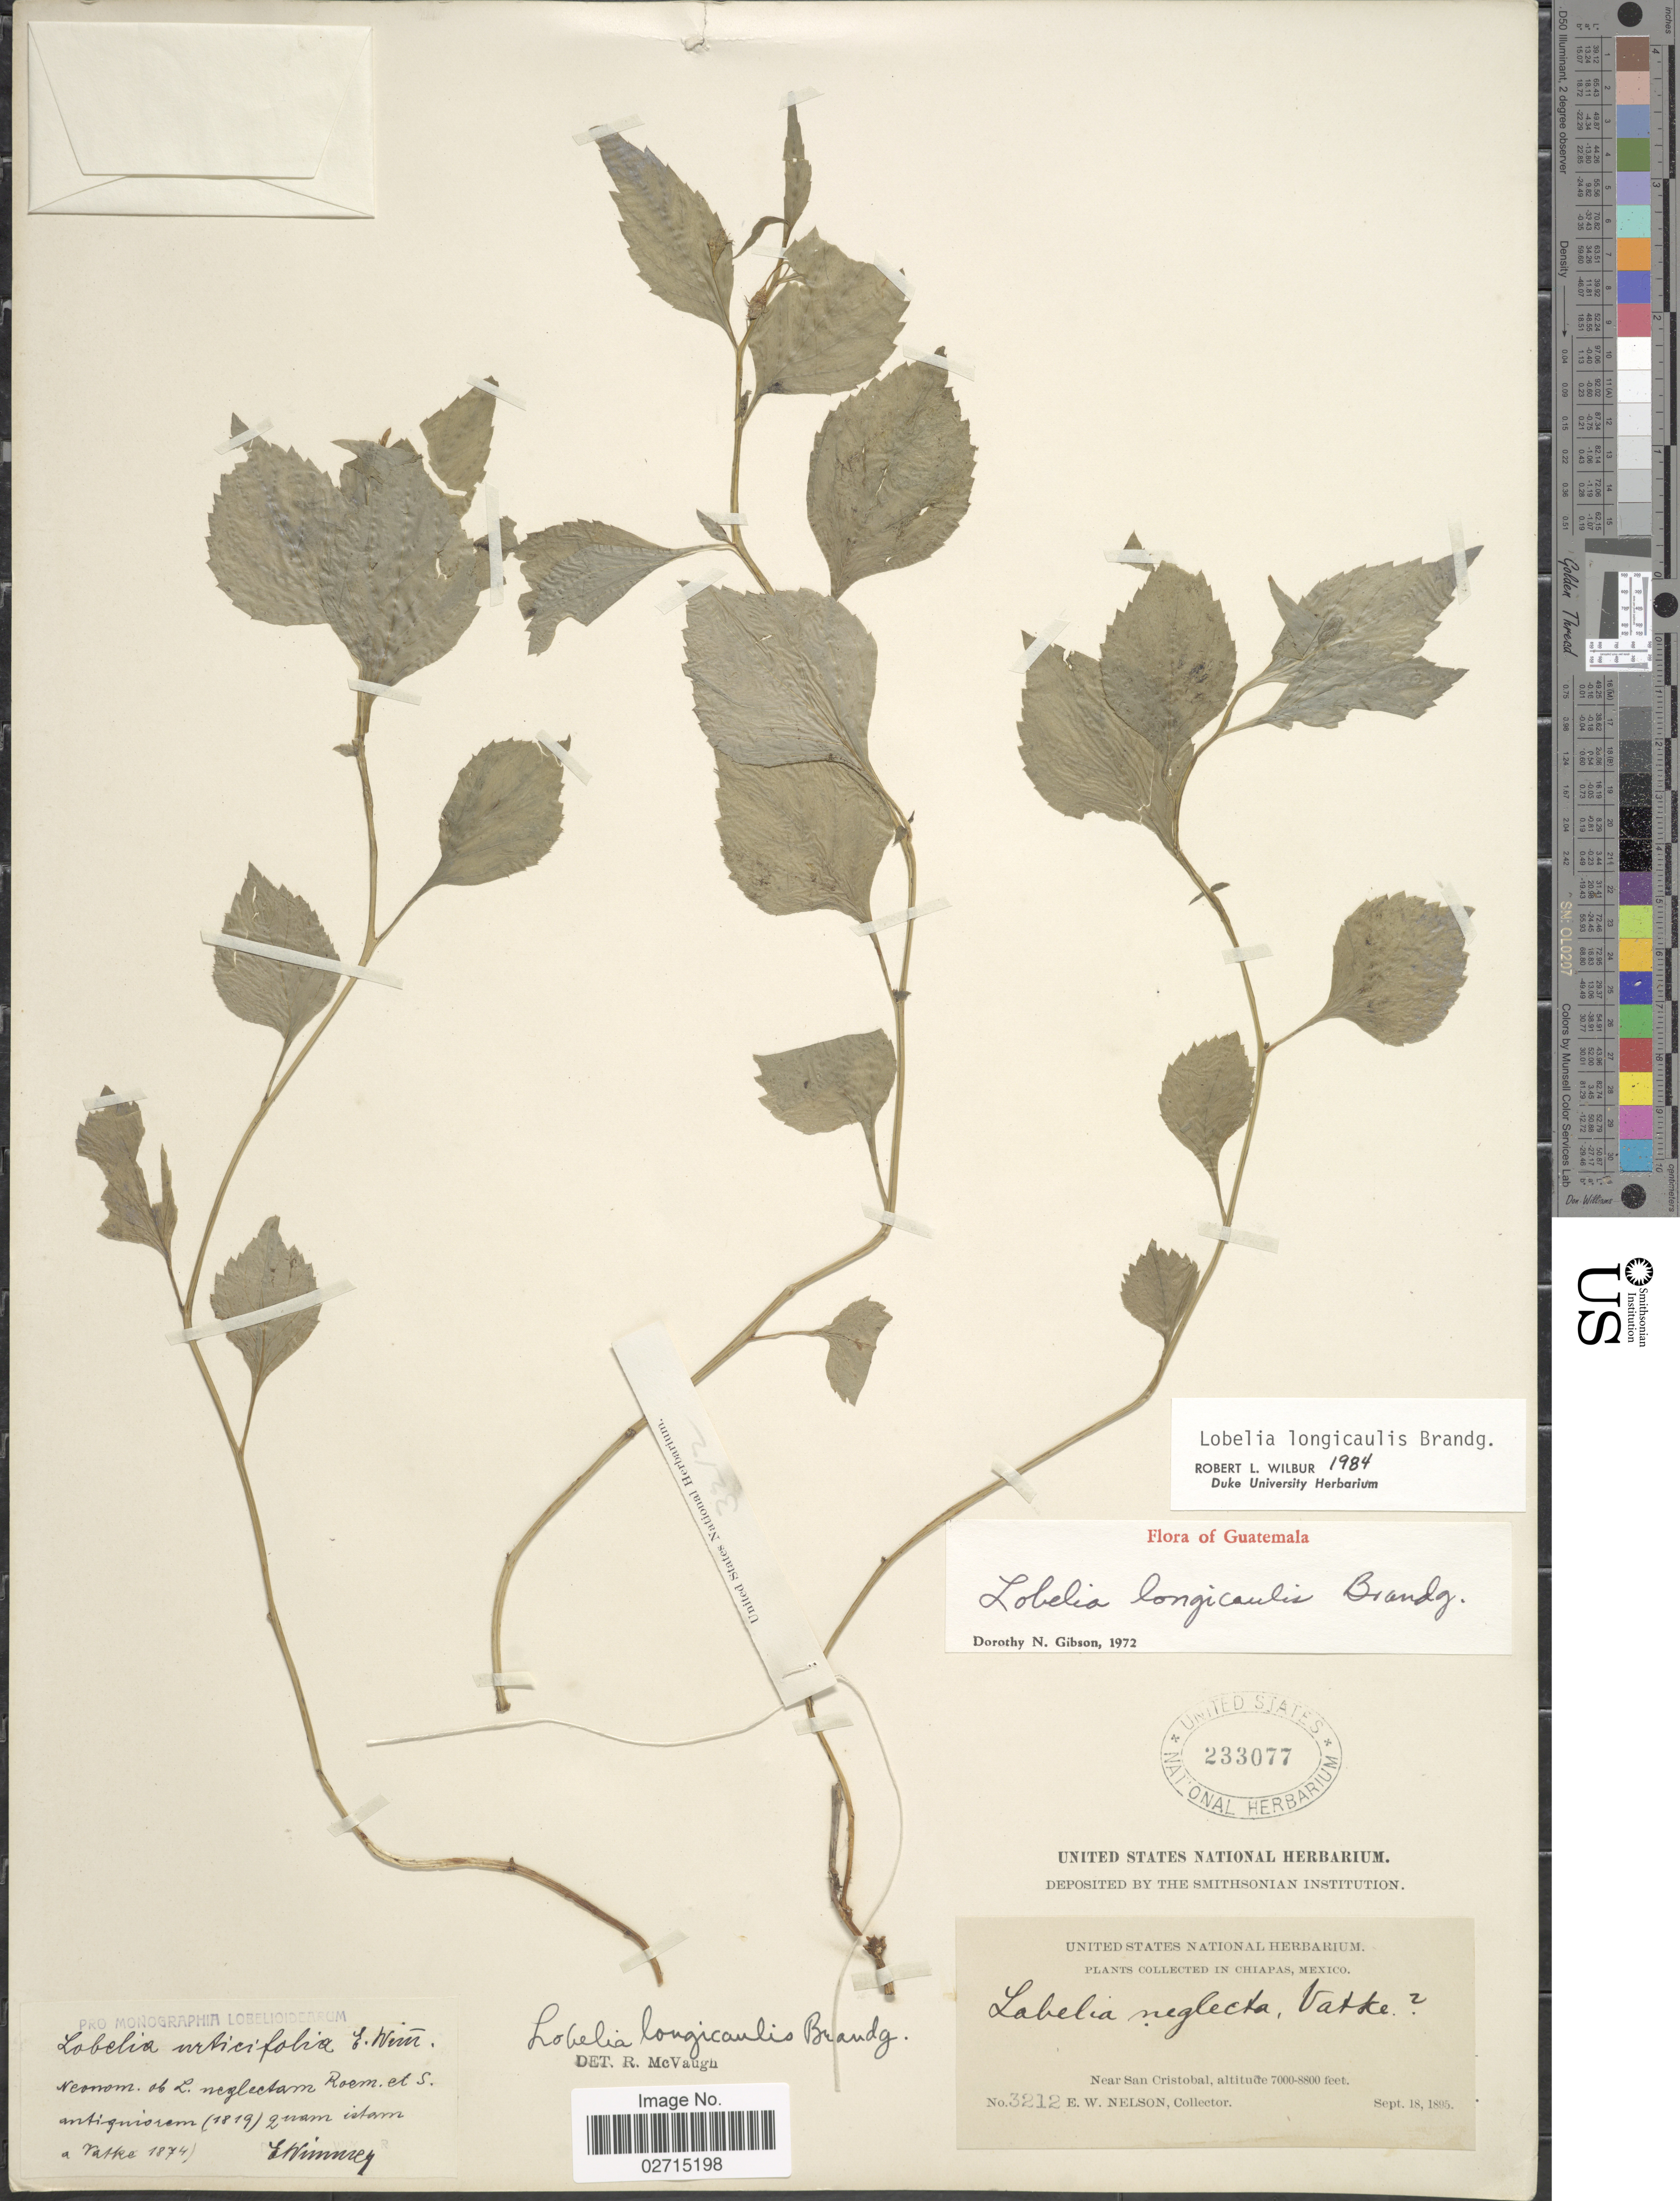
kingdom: Plantae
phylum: Tracheophyta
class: Magnoliopsida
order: Asterales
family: Campanulaceae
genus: Lobelia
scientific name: Lobelia longicaulis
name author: Brandegee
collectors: E. W. Nelson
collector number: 3212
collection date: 1895-09-18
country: Mexico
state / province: Chiapas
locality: Near San Cristobal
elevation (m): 2134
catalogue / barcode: US 233077